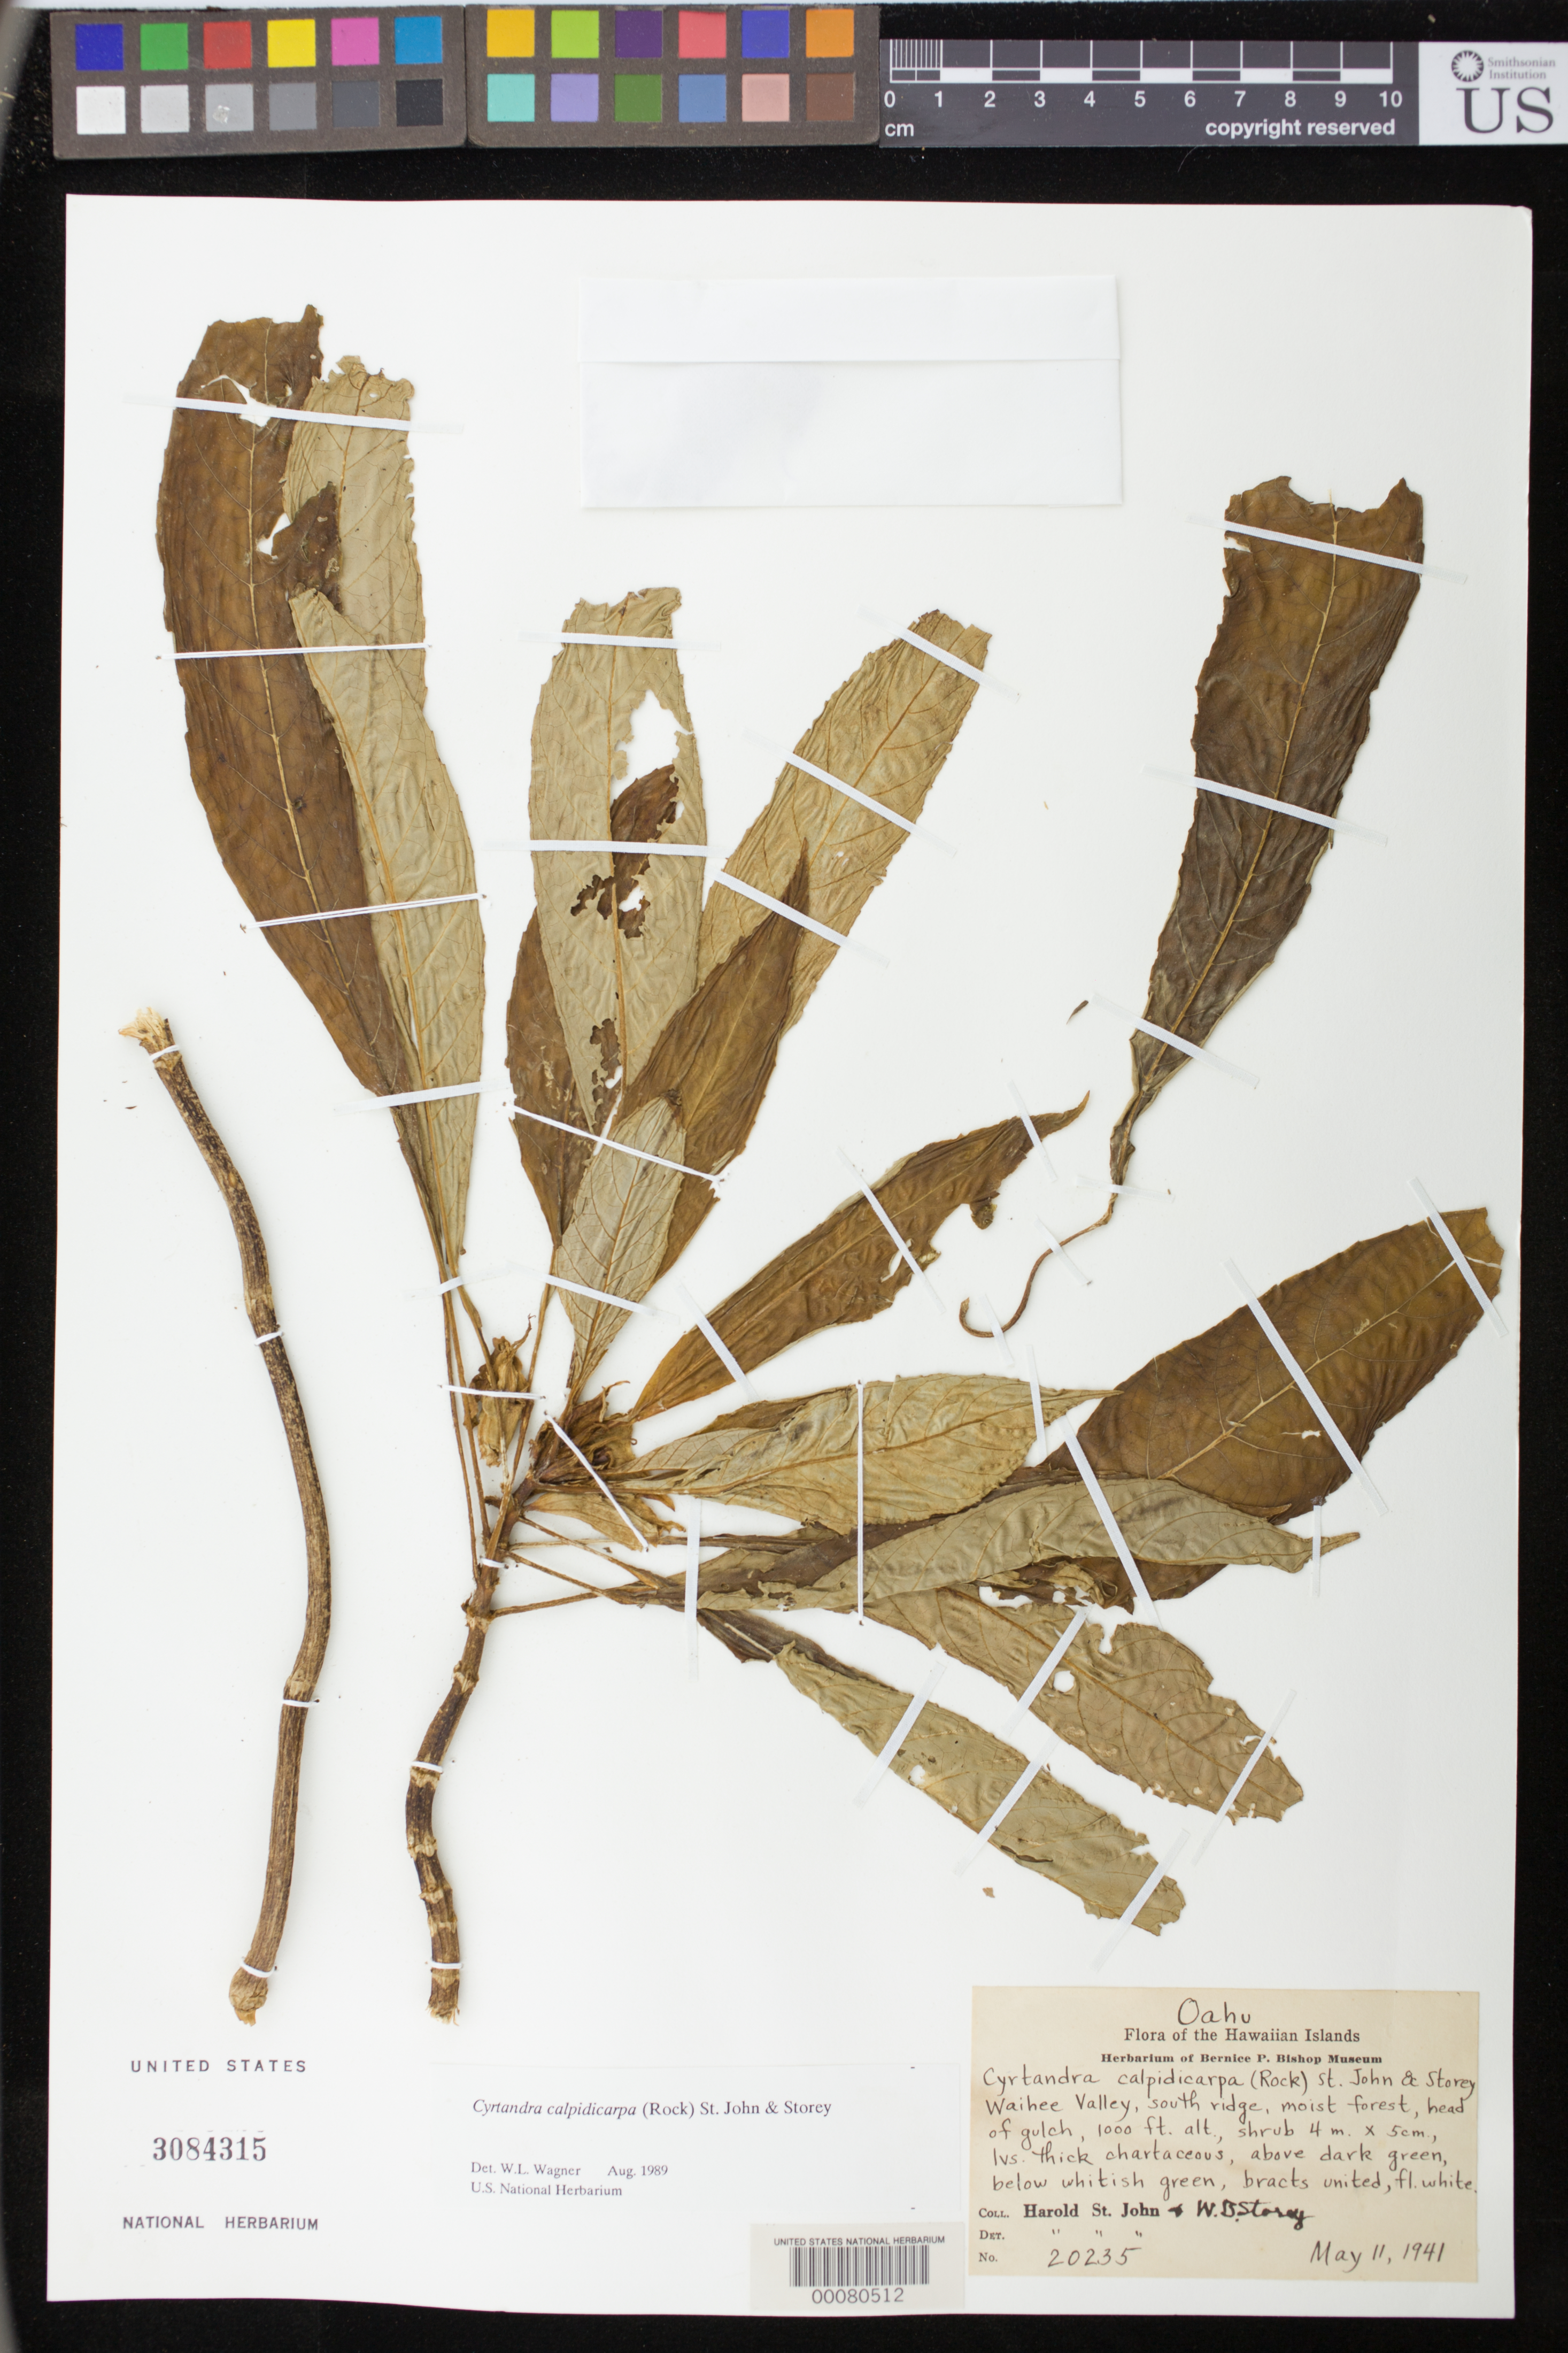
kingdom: Plantae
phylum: Tracheophyta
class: Magnoliopsida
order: Lamiales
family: Gesneriaceae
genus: Cyrtandra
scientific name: Cyrtandra calpidicarpa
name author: (Rock) H. St. John & Storey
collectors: H. St. John & W. Storey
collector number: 20235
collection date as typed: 11 May 1941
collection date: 1941-05-11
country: United States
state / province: Hawaii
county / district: Honolulu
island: Oahu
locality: Waihee valley, south ridge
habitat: Moist forest, head of gulch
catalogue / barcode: US 3084315